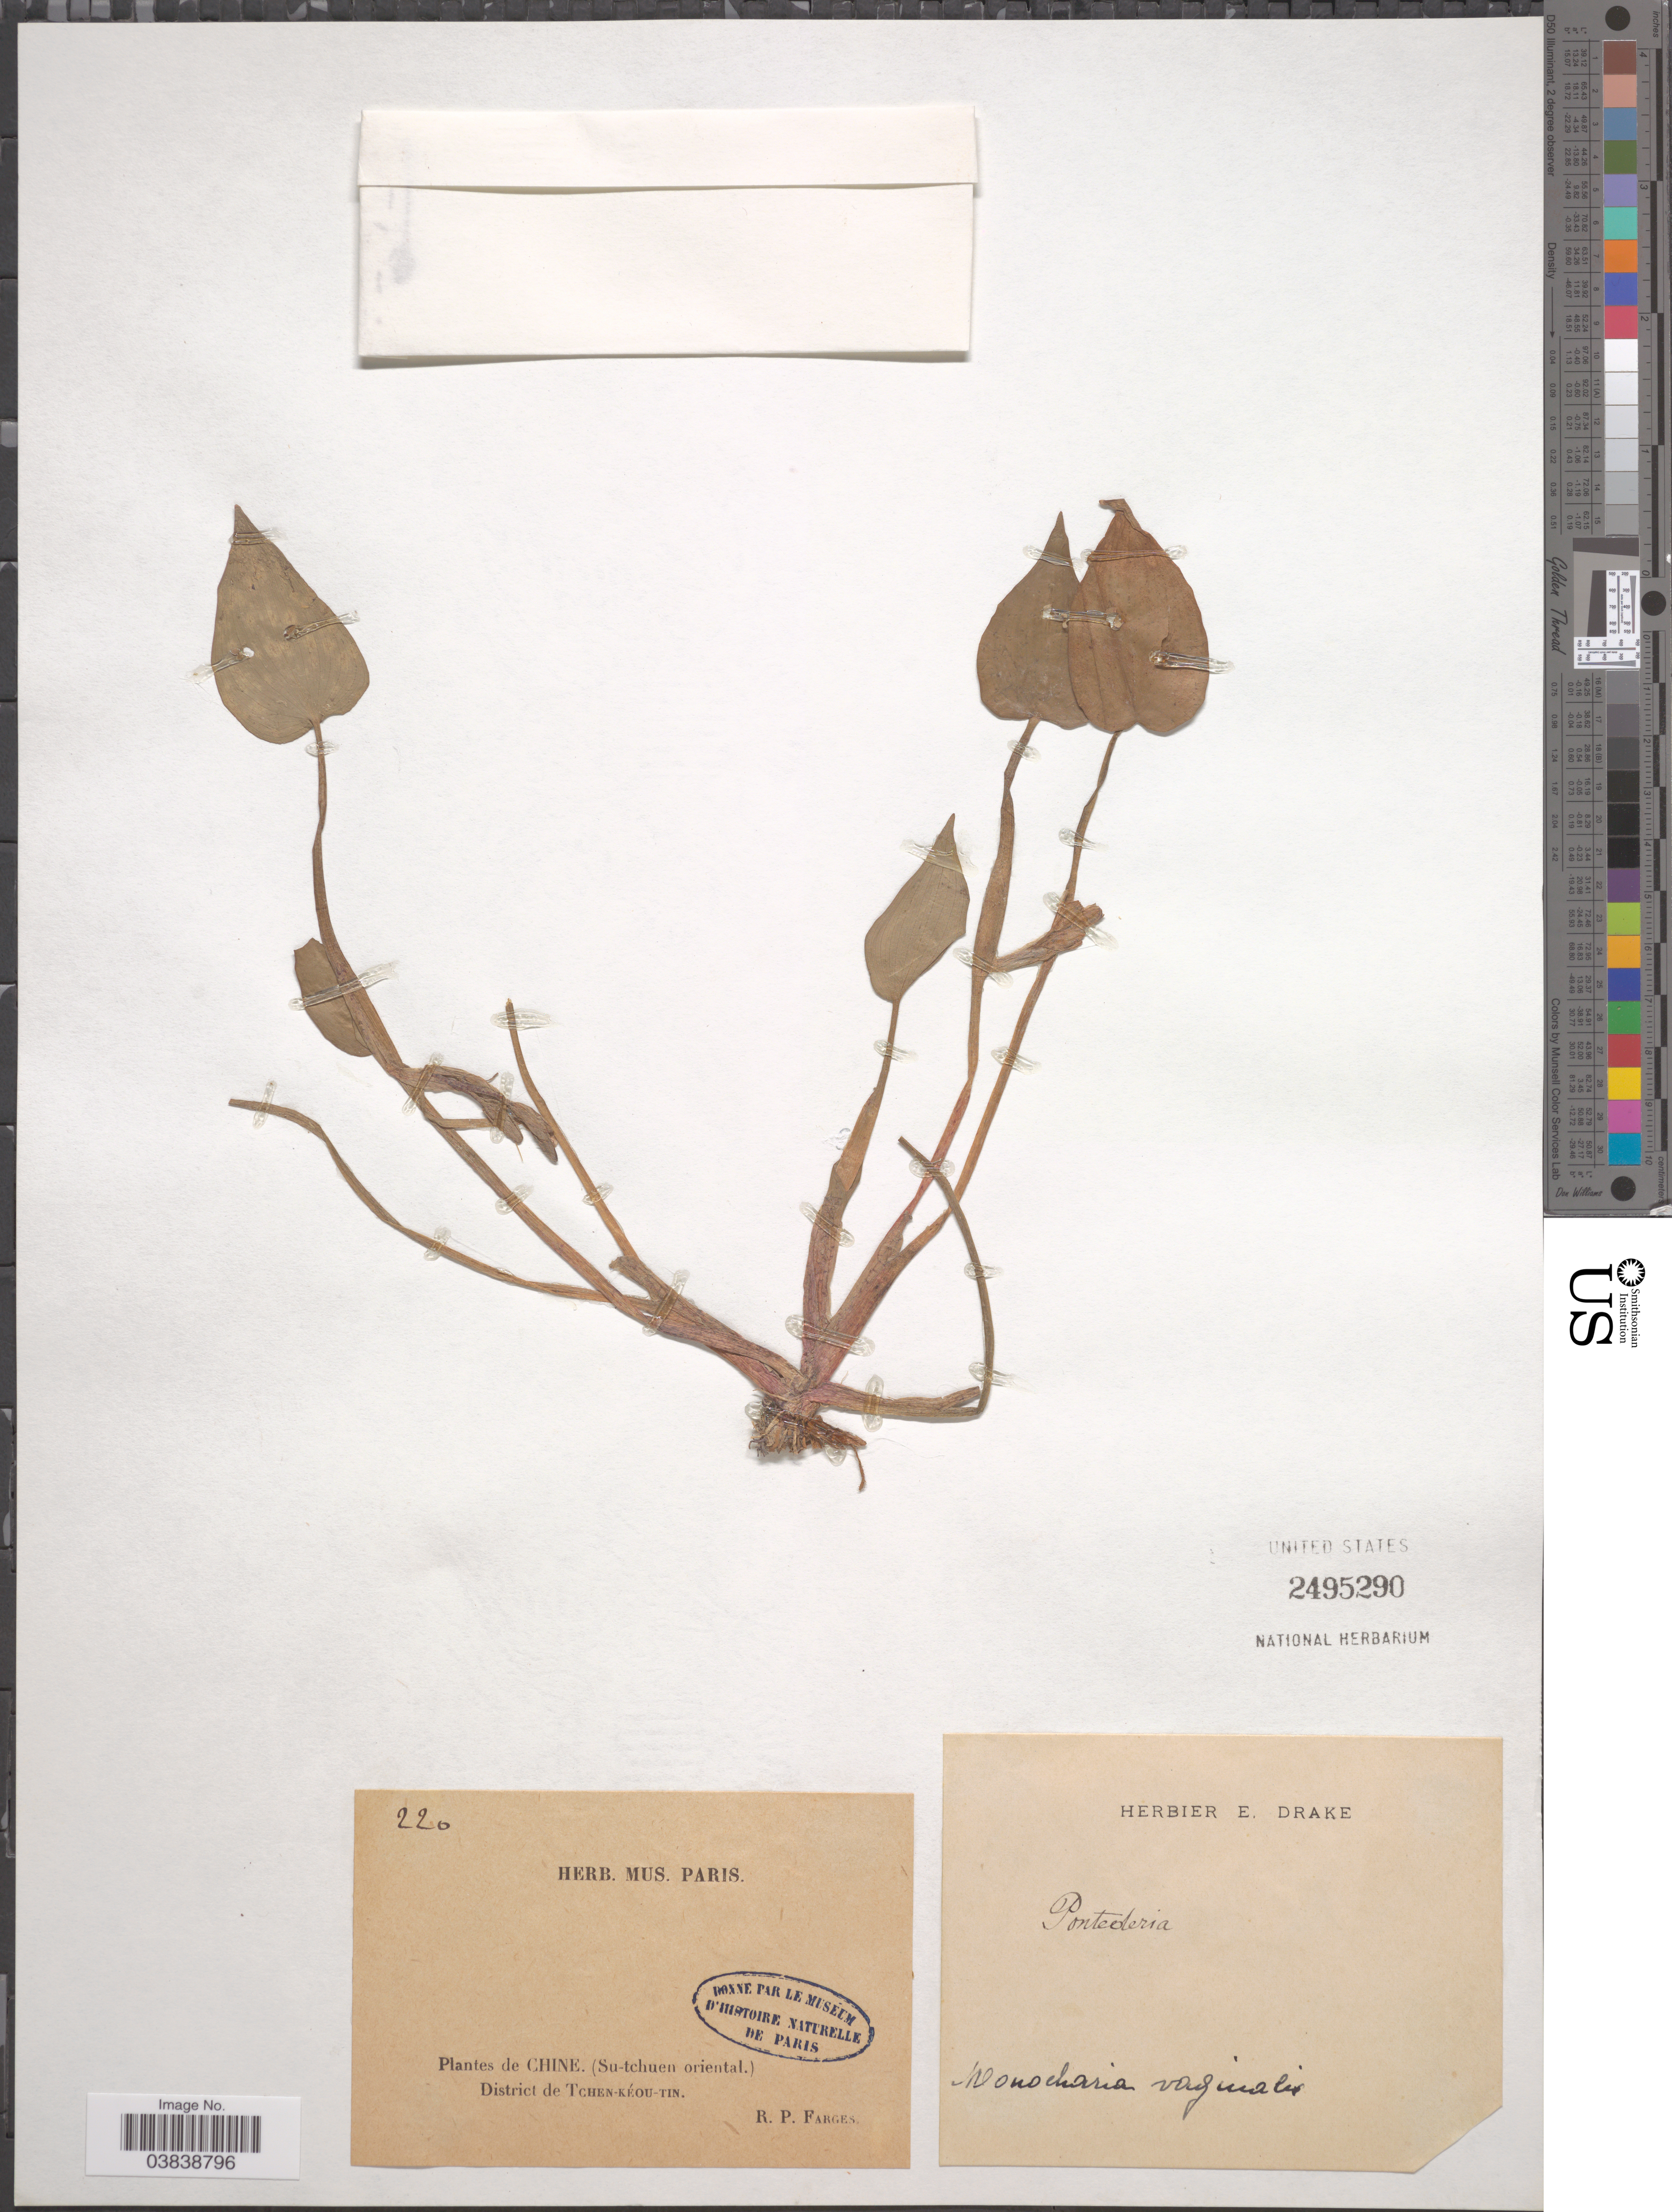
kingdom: Plantae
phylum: Tracheophyta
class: Liliopsida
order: Commelinales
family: Pontederiaceae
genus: Monochoria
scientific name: Monochoria vaginalis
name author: (Burm. f.) C. Presl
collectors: R. Farges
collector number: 220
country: China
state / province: Sichuan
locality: Chine. (Su-tchuen oriental.) District de Tchen-kéou-tin.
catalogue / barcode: US 2495290